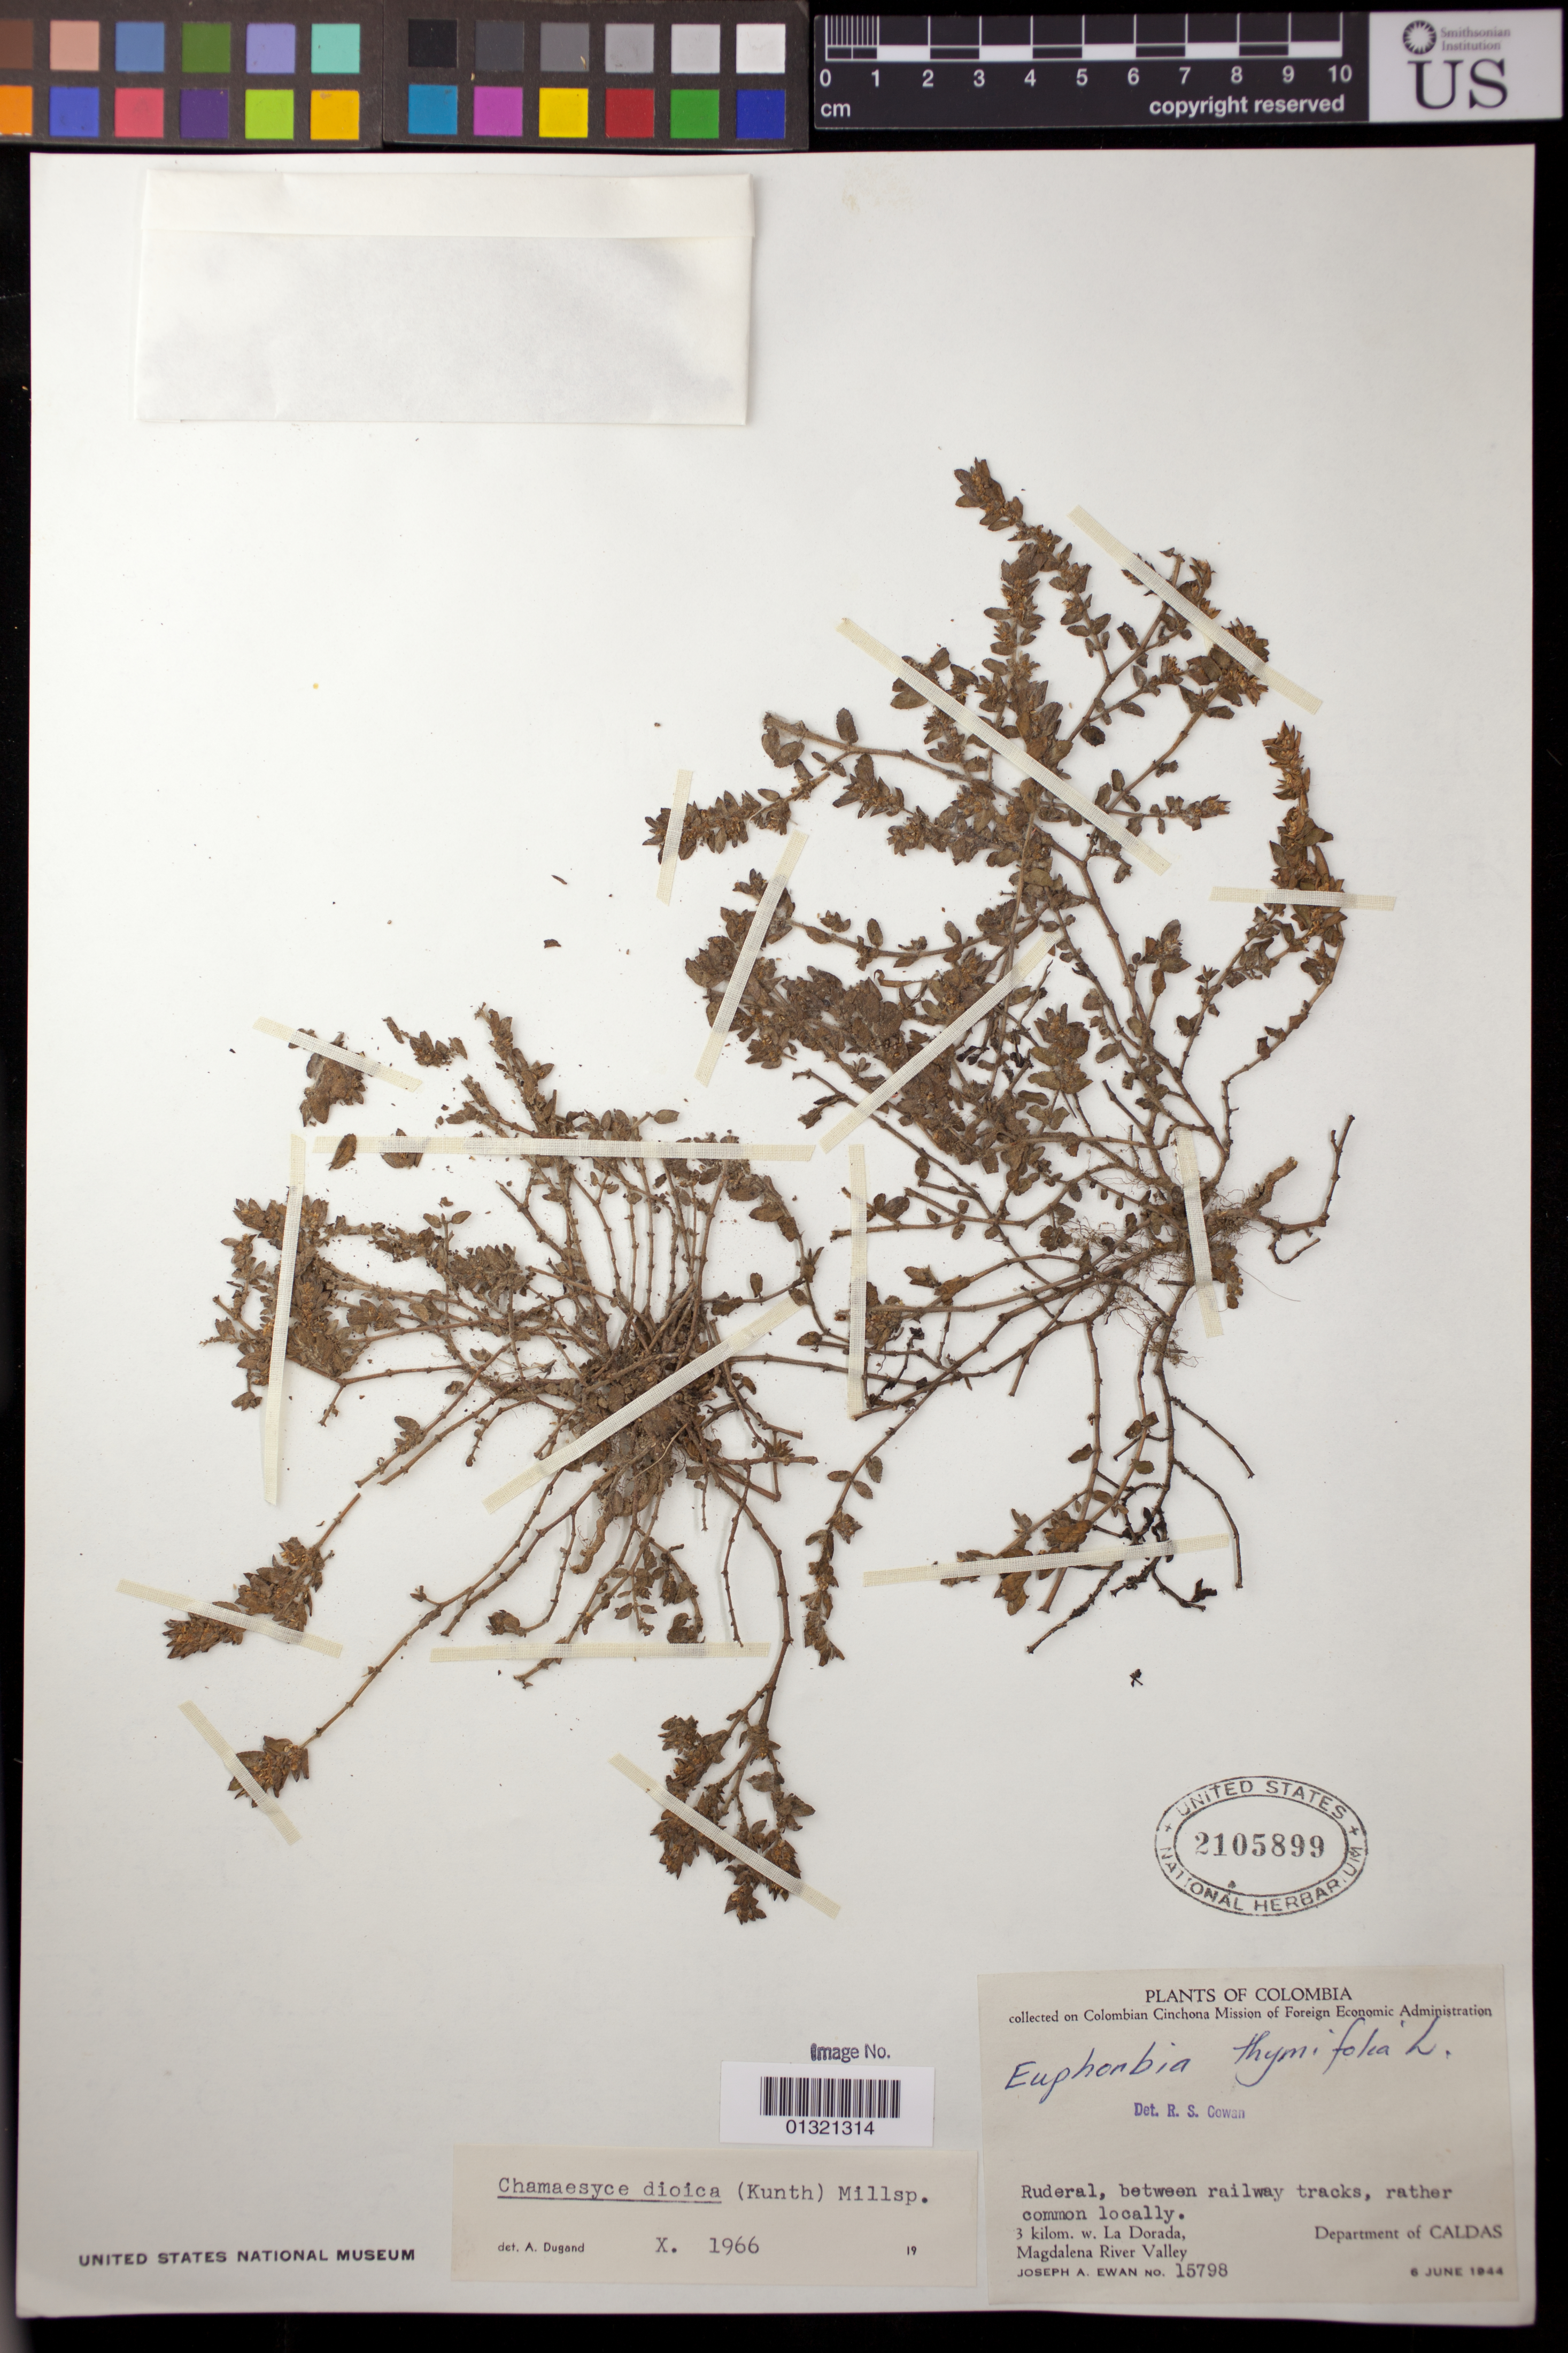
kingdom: Plantae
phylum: Tracheophyta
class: Magnoliopsida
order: Malpighiales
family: Euphorbiaceae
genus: Euphorbia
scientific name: Euphorbia dioeca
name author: Kunth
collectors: J. A. Ewan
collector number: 15798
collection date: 1944-06-06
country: Colombia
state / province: Caldas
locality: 3 kilom. w. La Dorada, Magadlena River Valley.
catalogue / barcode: US 2105899